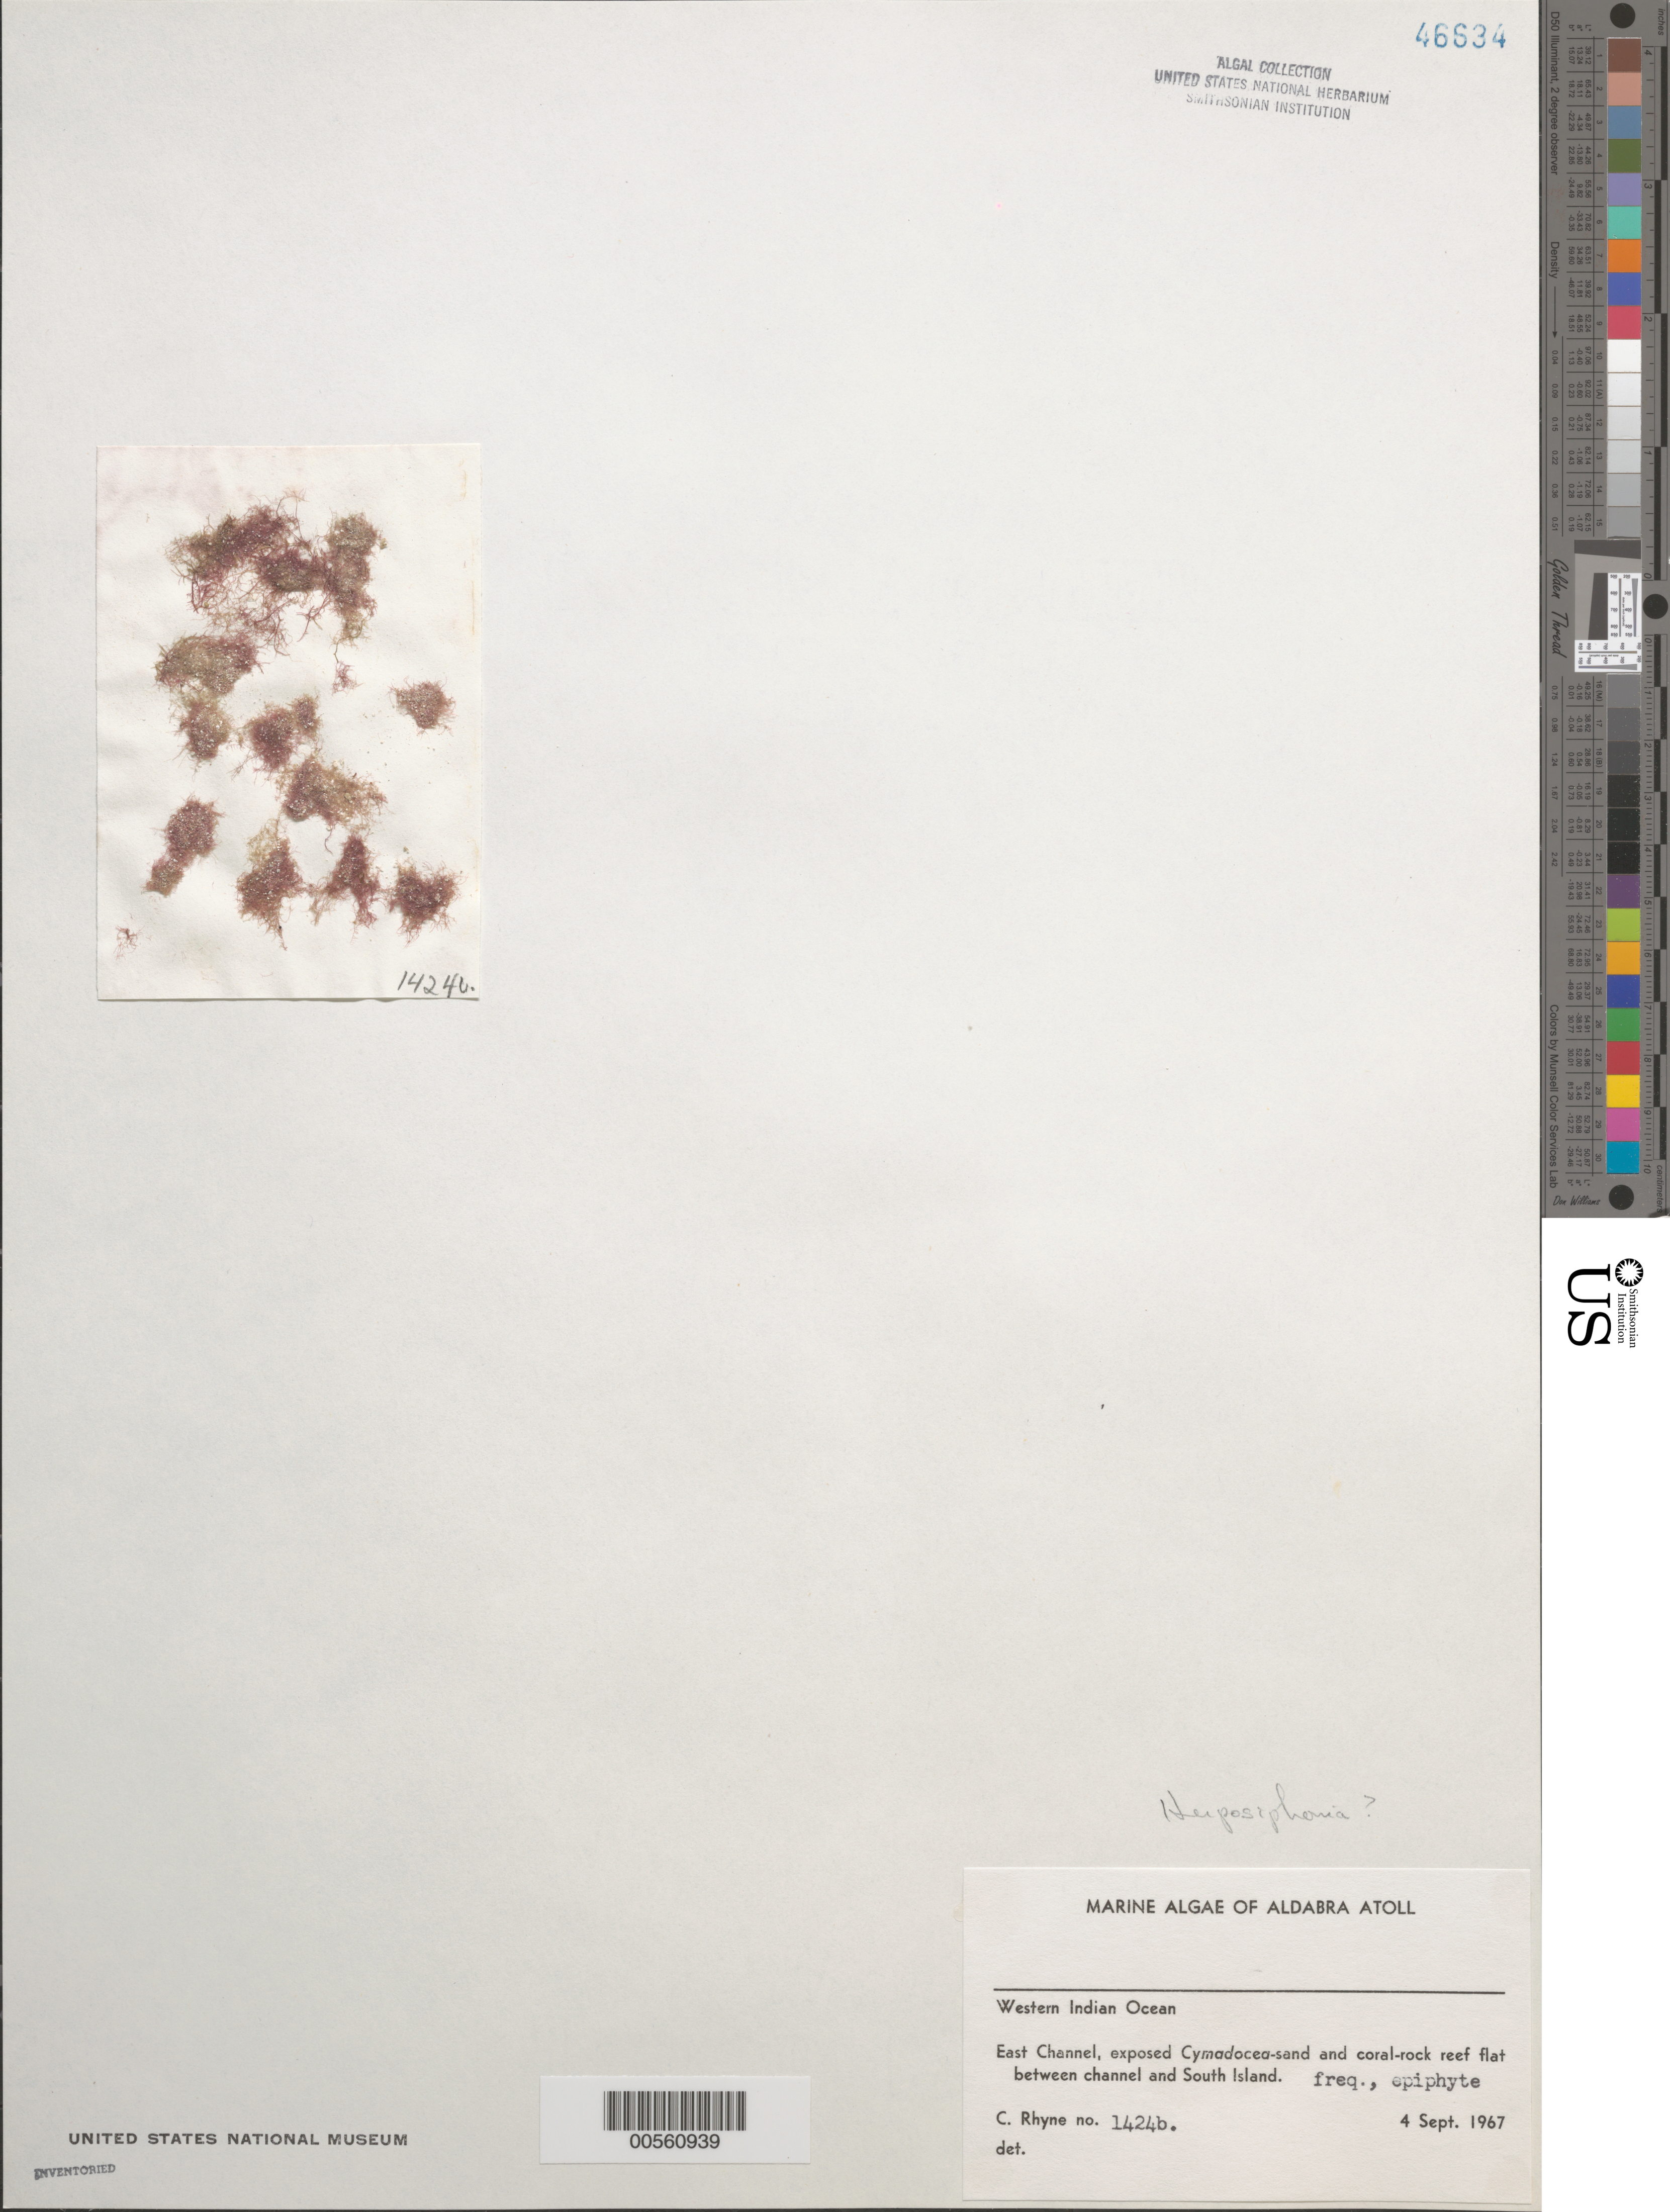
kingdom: Plantae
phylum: Rhodophyta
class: Florideophyceae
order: Ceramiales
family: Rhodomelaceae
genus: Herposiphonia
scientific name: Herposiphonia sp.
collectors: C. Rhyne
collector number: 1424b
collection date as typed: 04 Sep 1967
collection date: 1967-09-04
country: Seychelles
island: Aldabra Atoll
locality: Between East Channel and South Island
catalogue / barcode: US 46634